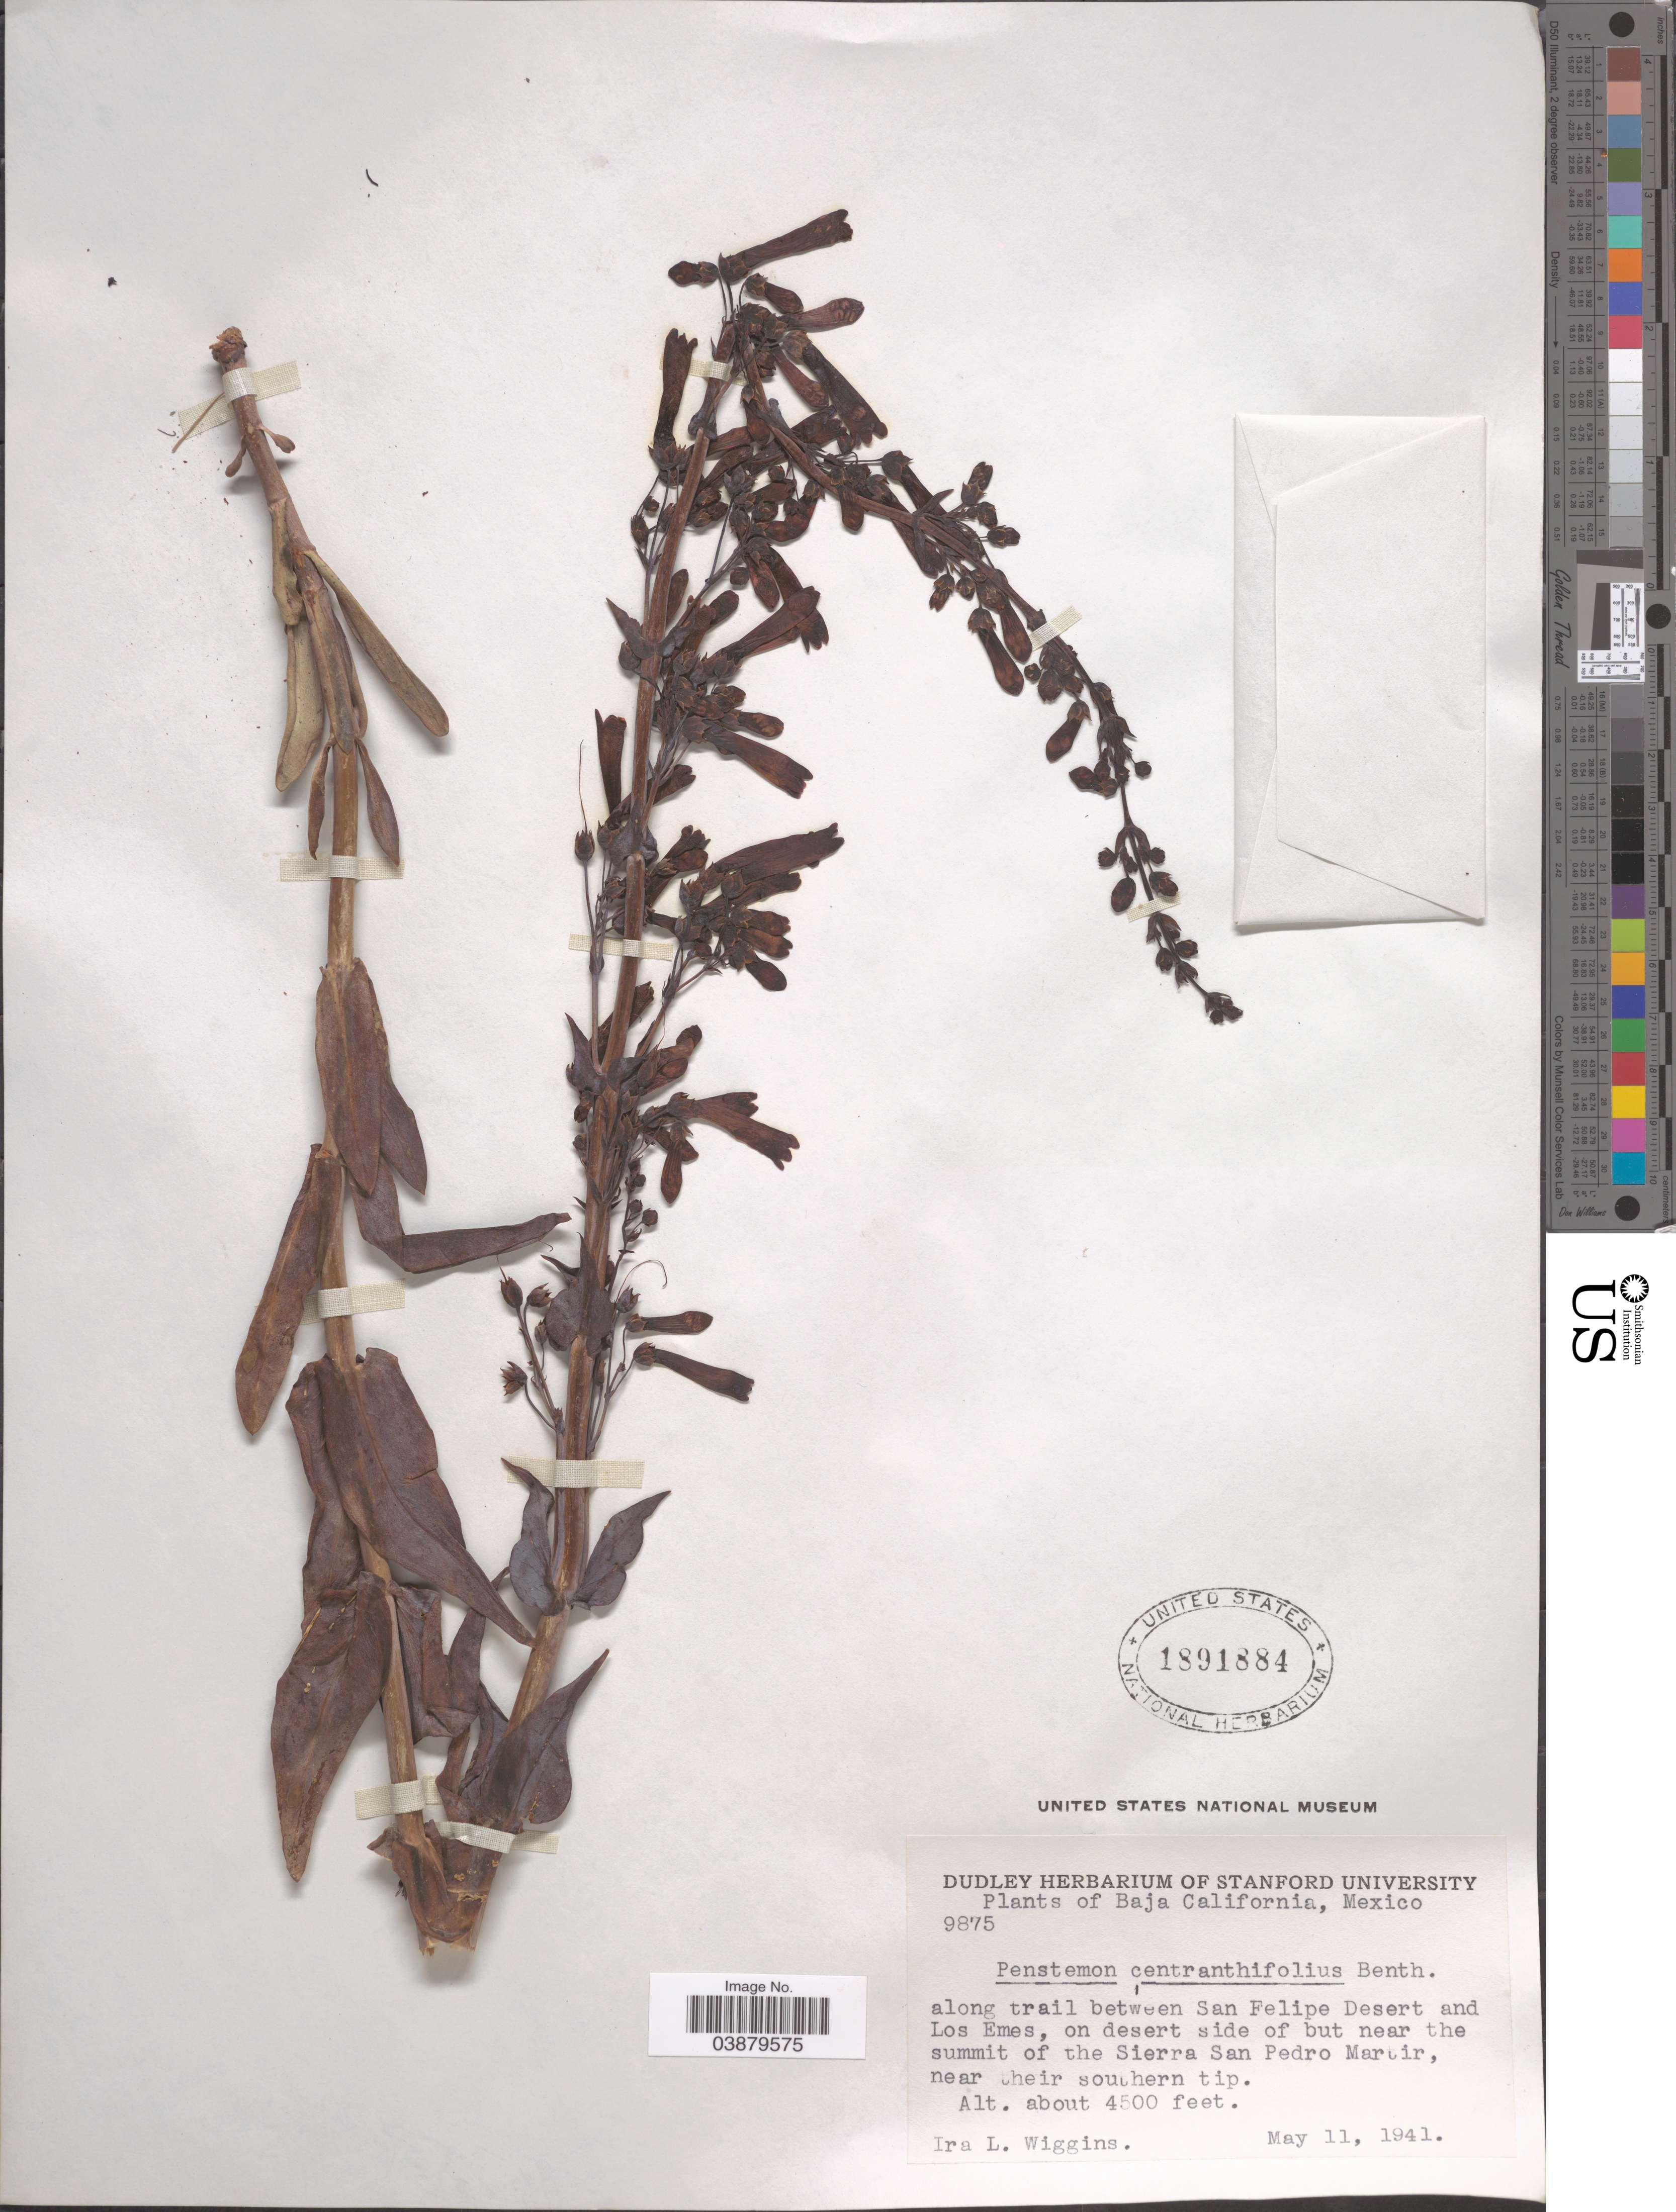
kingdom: Plantae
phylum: Tracheophyta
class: Magnoliopsida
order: Lamiales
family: Plantaginaceae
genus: Penstemon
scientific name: Penstemon centranthifolius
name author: Benth.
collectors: I. L. Wiggins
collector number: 9875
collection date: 1941-05-11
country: Mexico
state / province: Baja California Norte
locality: Along trail between San Felipe Desert and Los Emes, on desert side of but near the summit of the Sierra San Pedro Martir, near their southern tip.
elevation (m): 1372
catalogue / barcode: US 1891884